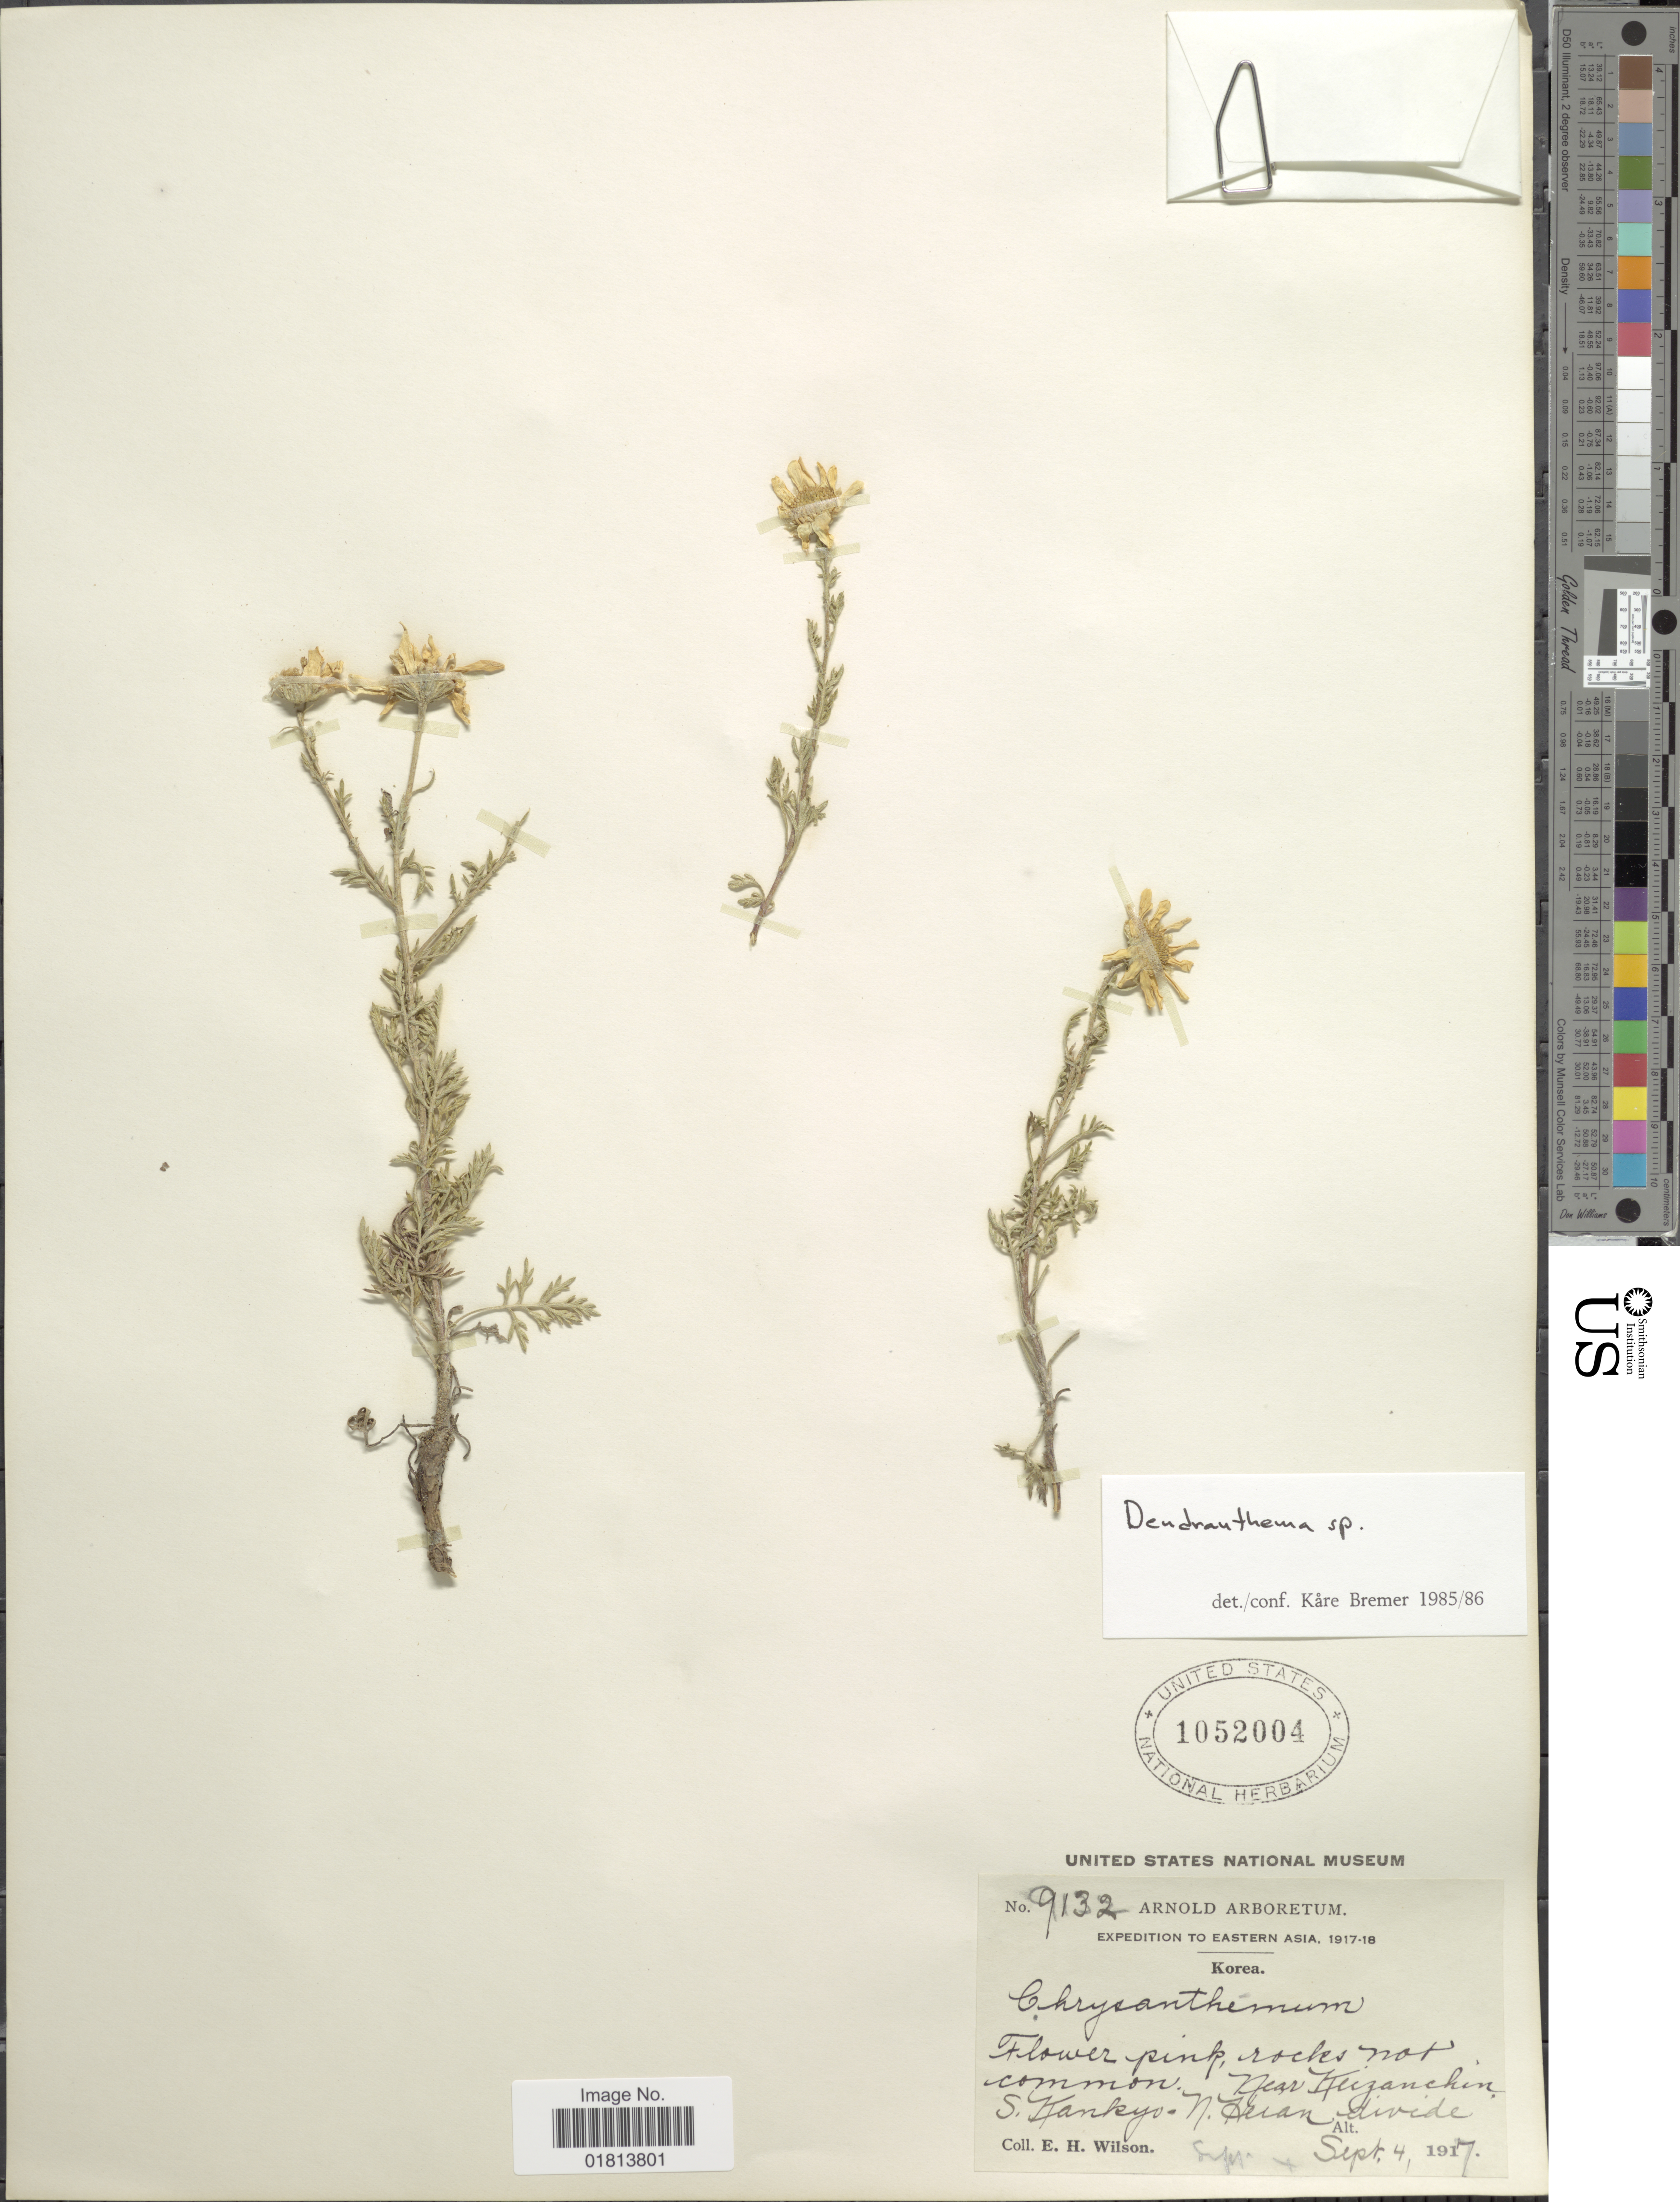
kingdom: Plantae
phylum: Tracheophyta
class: Magnoliopsida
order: Asterales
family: Asteraceae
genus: Dendranthema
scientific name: Dendranthema sp.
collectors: E. Wilson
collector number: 9132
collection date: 1917-09-04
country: North Korea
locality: Eastern Asia, Korea, Near Keizanchin, S. Kankyo, N. Huan divide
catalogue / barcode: US 1052004